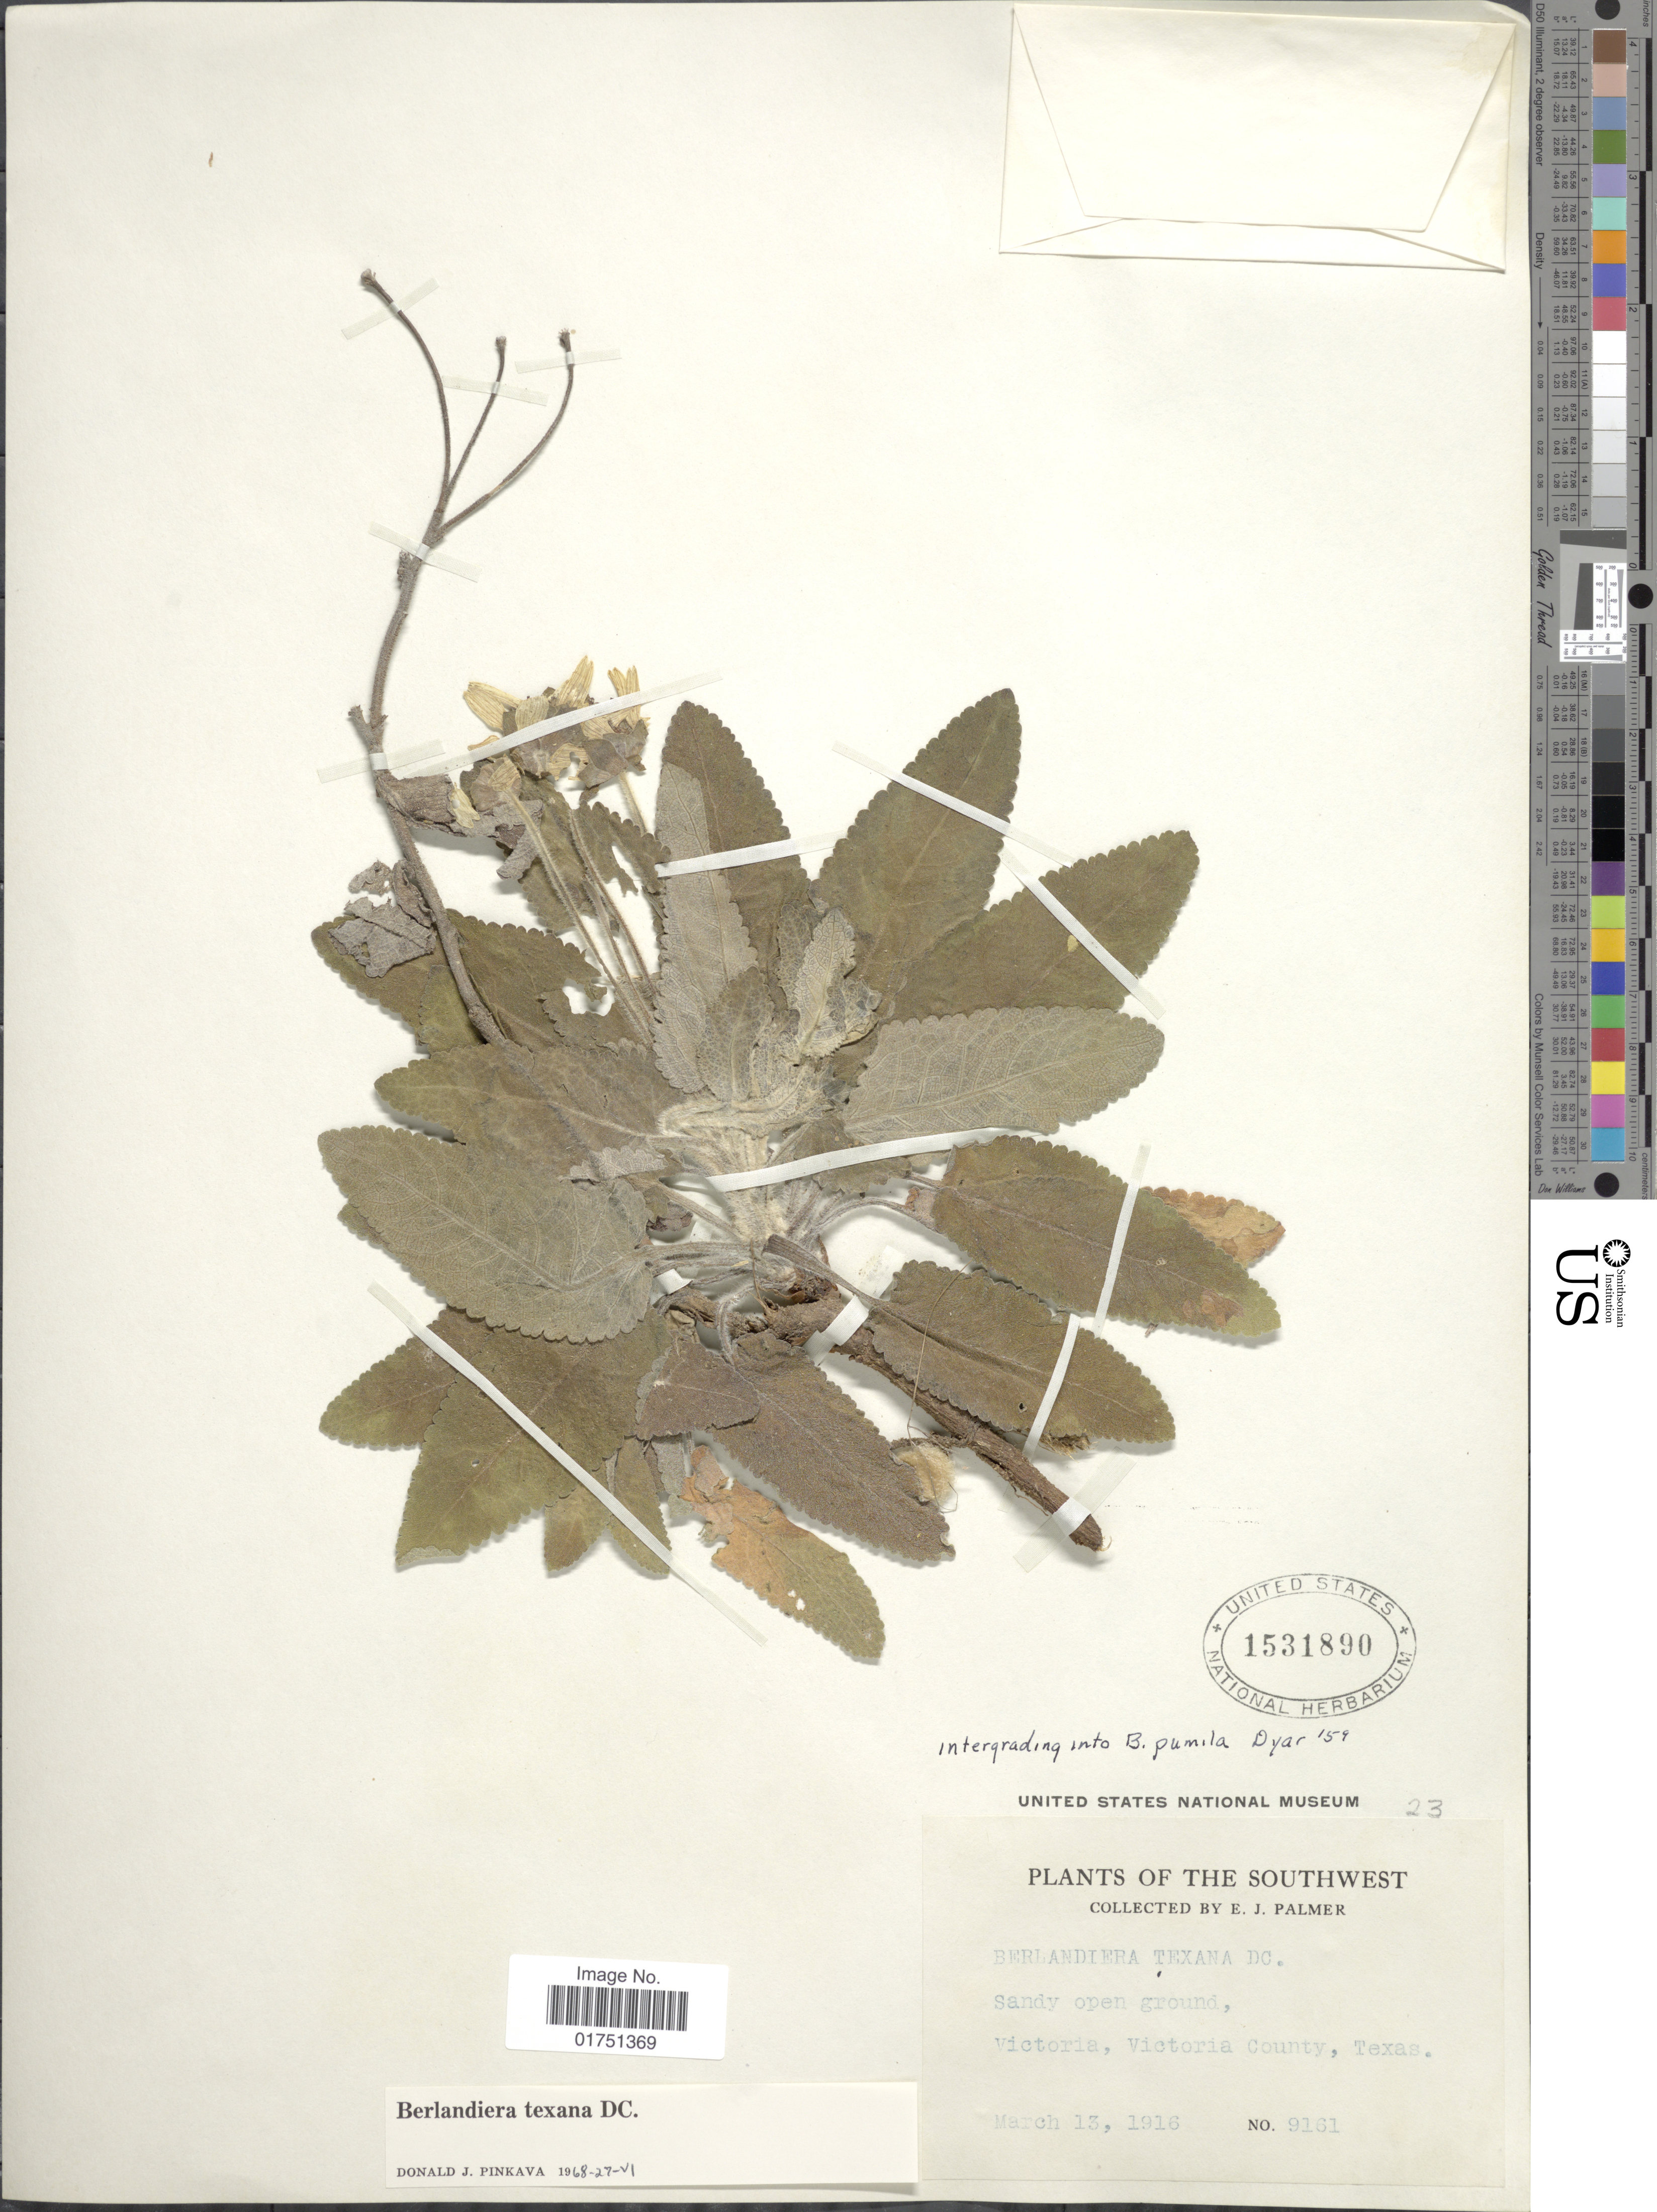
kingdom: Plantae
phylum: Tracheophyta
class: Magnoliopsida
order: Asterales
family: Asteraceae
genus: Berlandiera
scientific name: Berlandiera texana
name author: DC.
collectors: E. J. Palmer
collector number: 9161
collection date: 1916-03-13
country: United States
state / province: Texas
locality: Southwest. Sandy open ground, Victoria, Victoria County, Texas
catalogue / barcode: US 1531890